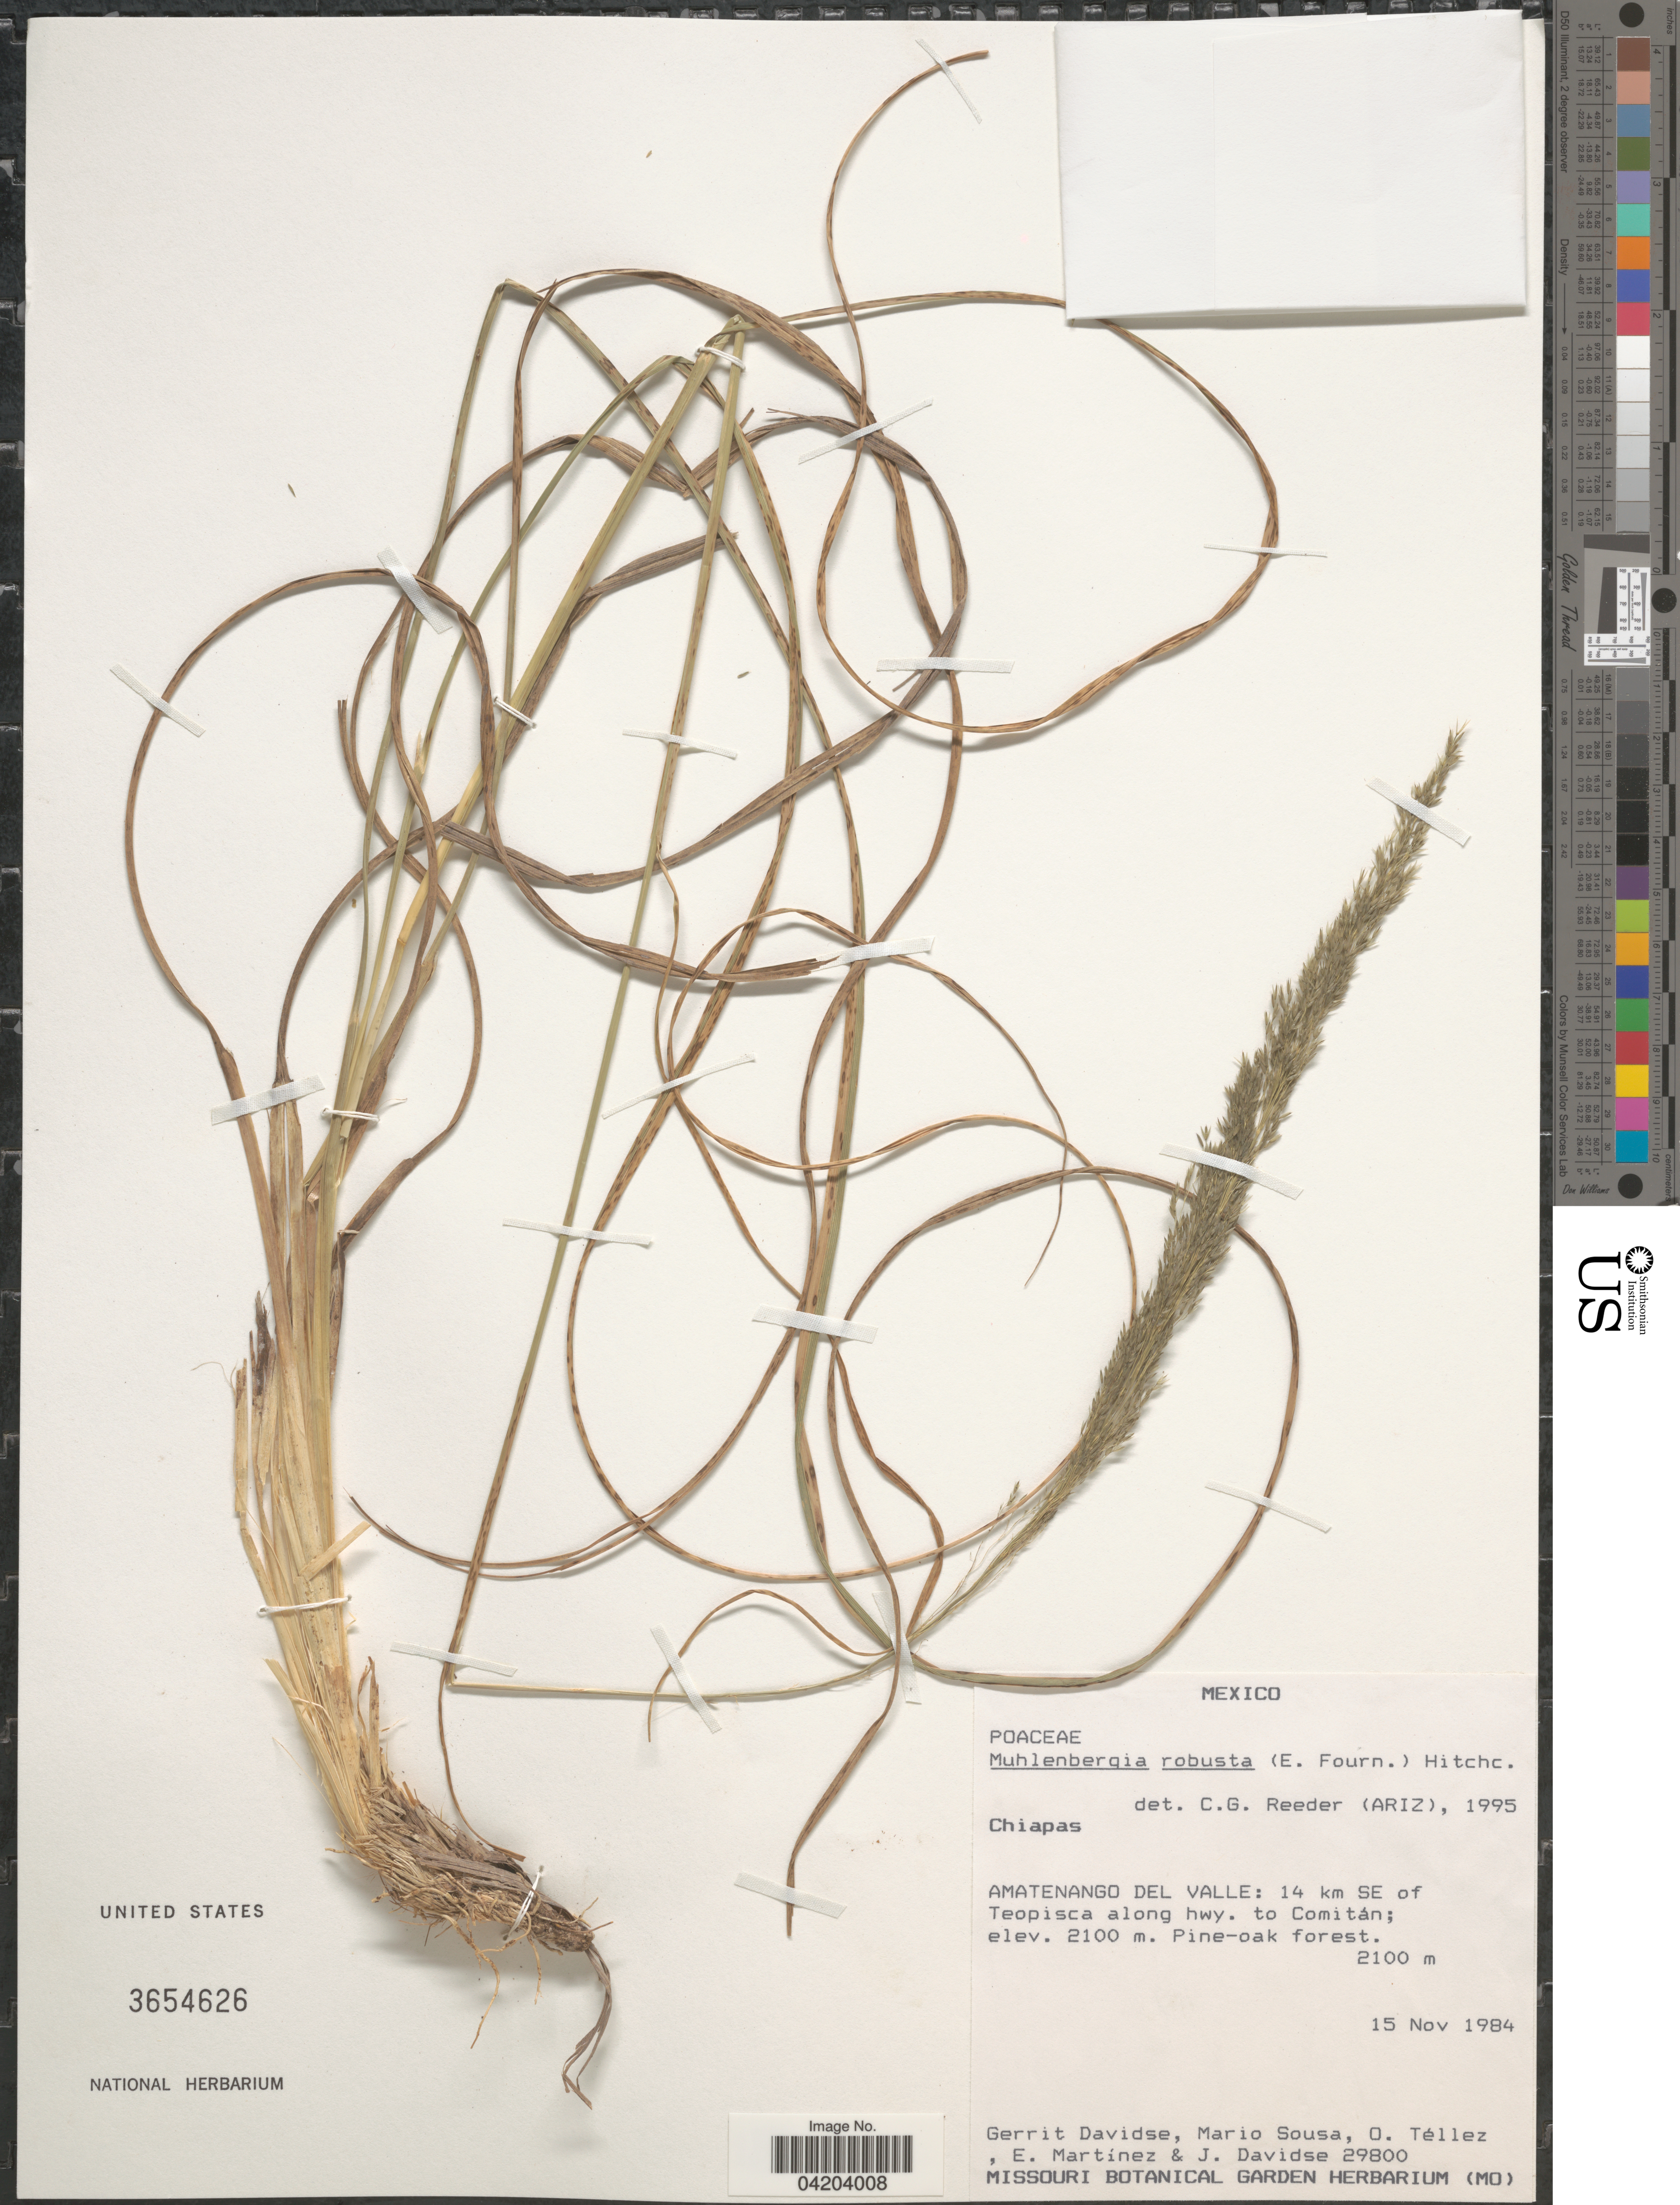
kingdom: Plantae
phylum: Tracheophyta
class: Liliopsida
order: Poales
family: Poaceae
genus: Muhlenbergia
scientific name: Muhlenbergia robusta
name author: (E. Fourn.) Hitchc.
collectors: G. Davidse, M. Sousa S., O. Tellez, E. Martínez & J. Davidse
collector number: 29800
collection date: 1984-11-15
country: Mexico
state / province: Chiapas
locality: Amatenango del Valle: 14 km SE of Teopisca along hwy. to Comitán.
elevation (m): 2100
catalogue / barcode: US 3654626